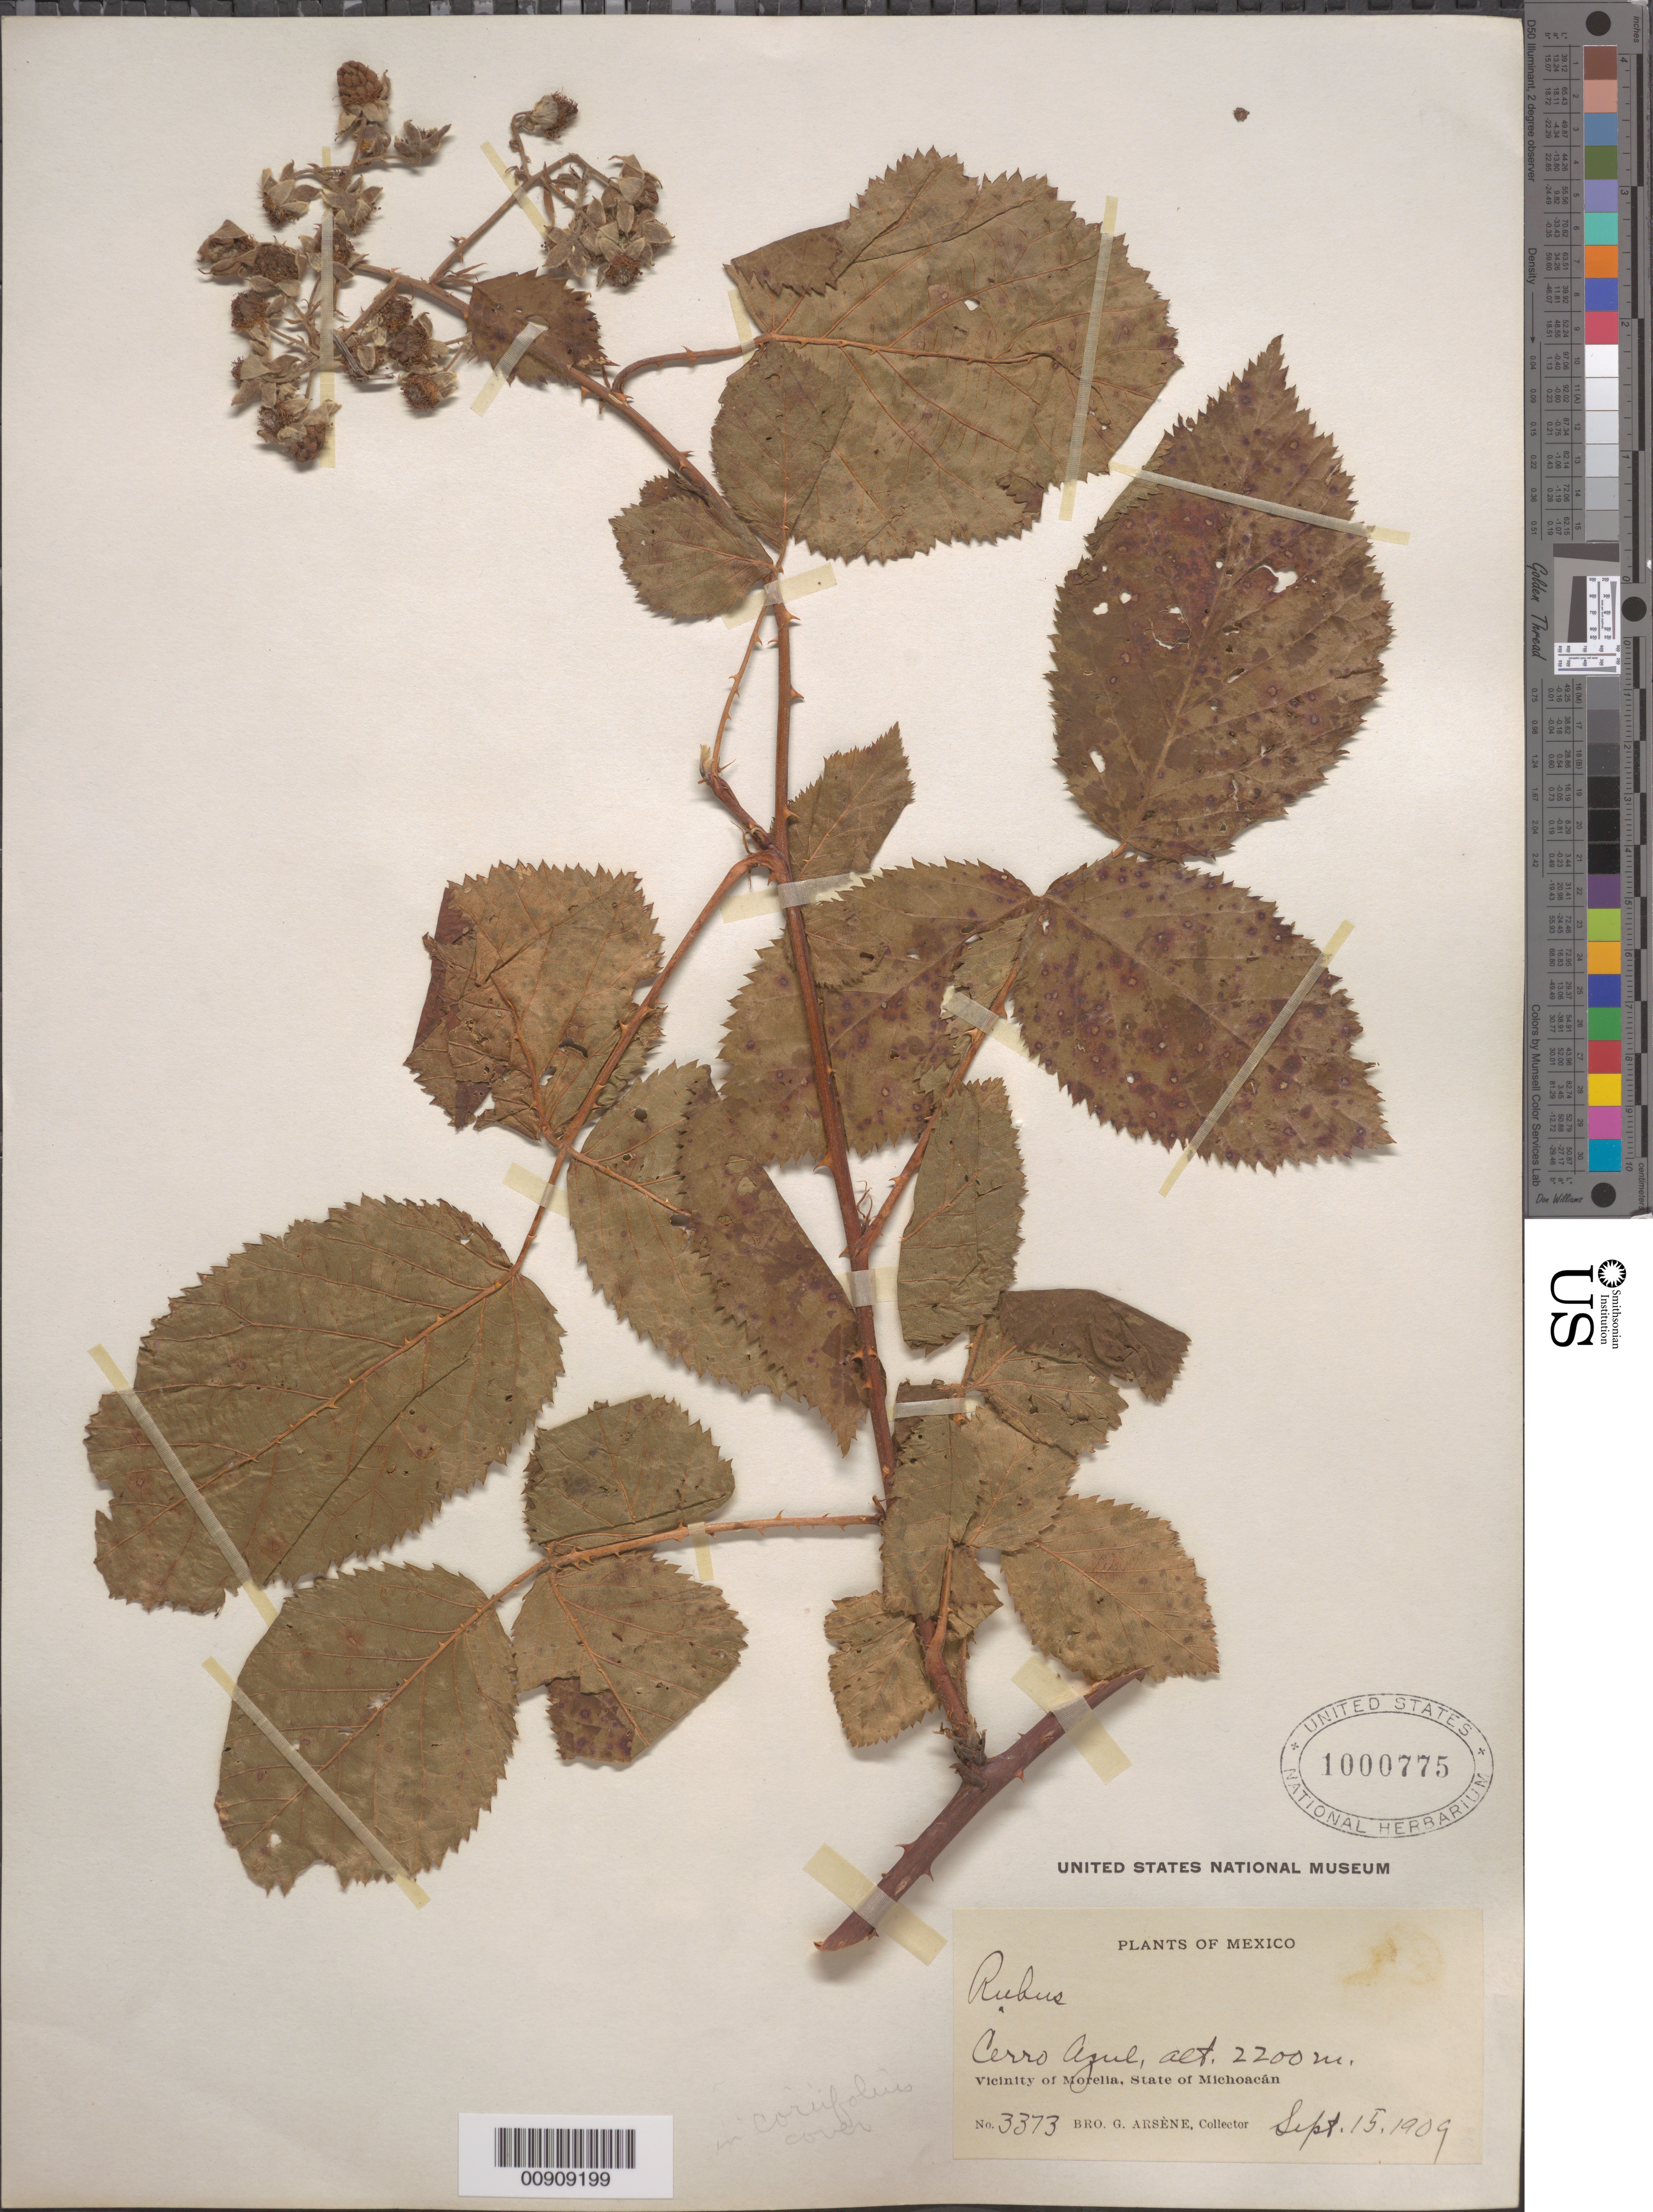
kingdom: Plantae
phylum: Tracheophyta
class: Magnoliopsida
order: Rosales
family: Rosaceae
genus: Rubus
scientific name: Rubus coriifolius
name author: Liebm.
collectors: Bro. G. Arsène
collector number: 3373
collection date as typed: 15 Sep 1909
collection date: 1909-09-15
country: Mexico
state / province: Michoacán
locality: Cerro Azul. Vicinity of Morelia, State of Michoacán.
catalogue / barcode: US 1000775